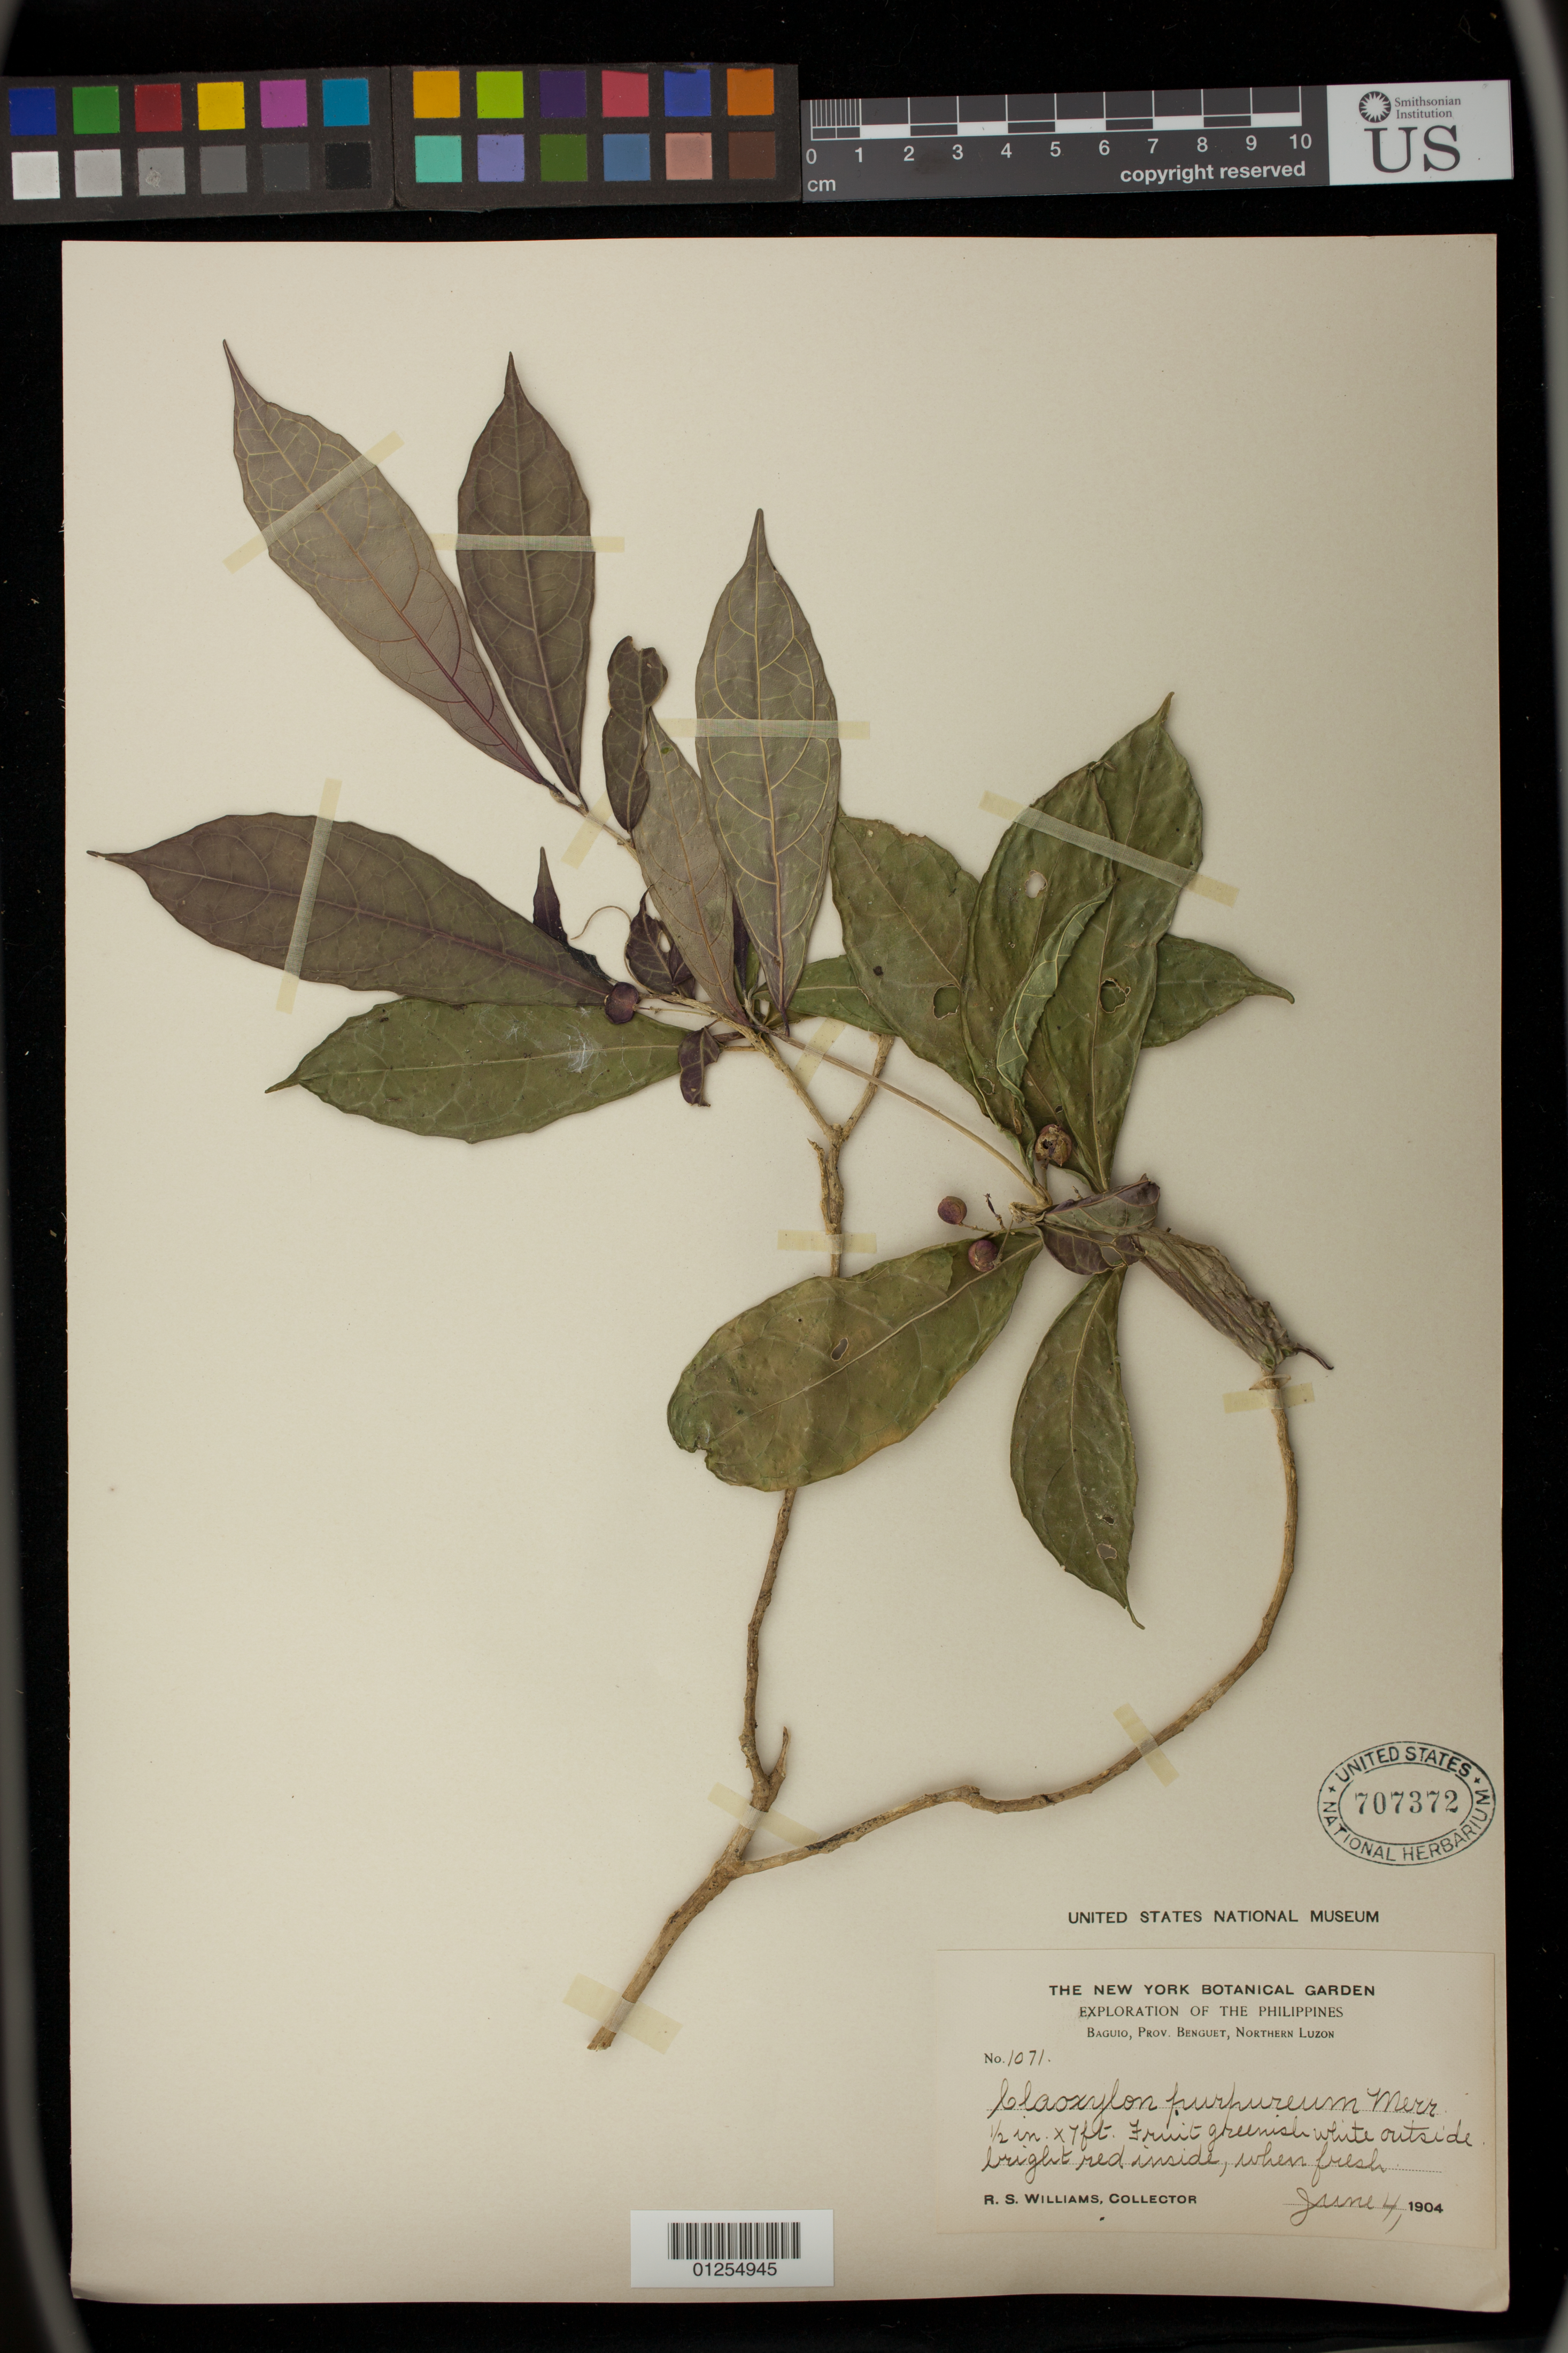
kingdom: Plantae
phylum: Tracheophyta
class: Magnoliopsida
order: Malpighiales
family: Euphorbiaceae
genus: Claoxylon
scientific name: Claoxylon purpureum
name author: Merr.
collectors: R. S. Williams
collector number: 1071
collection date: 1904-06-04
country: Philippines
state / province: Cordillera (Administrative Region)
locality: Baguio, Prov. Benguet, Northern Luzon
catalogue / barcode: US 707372